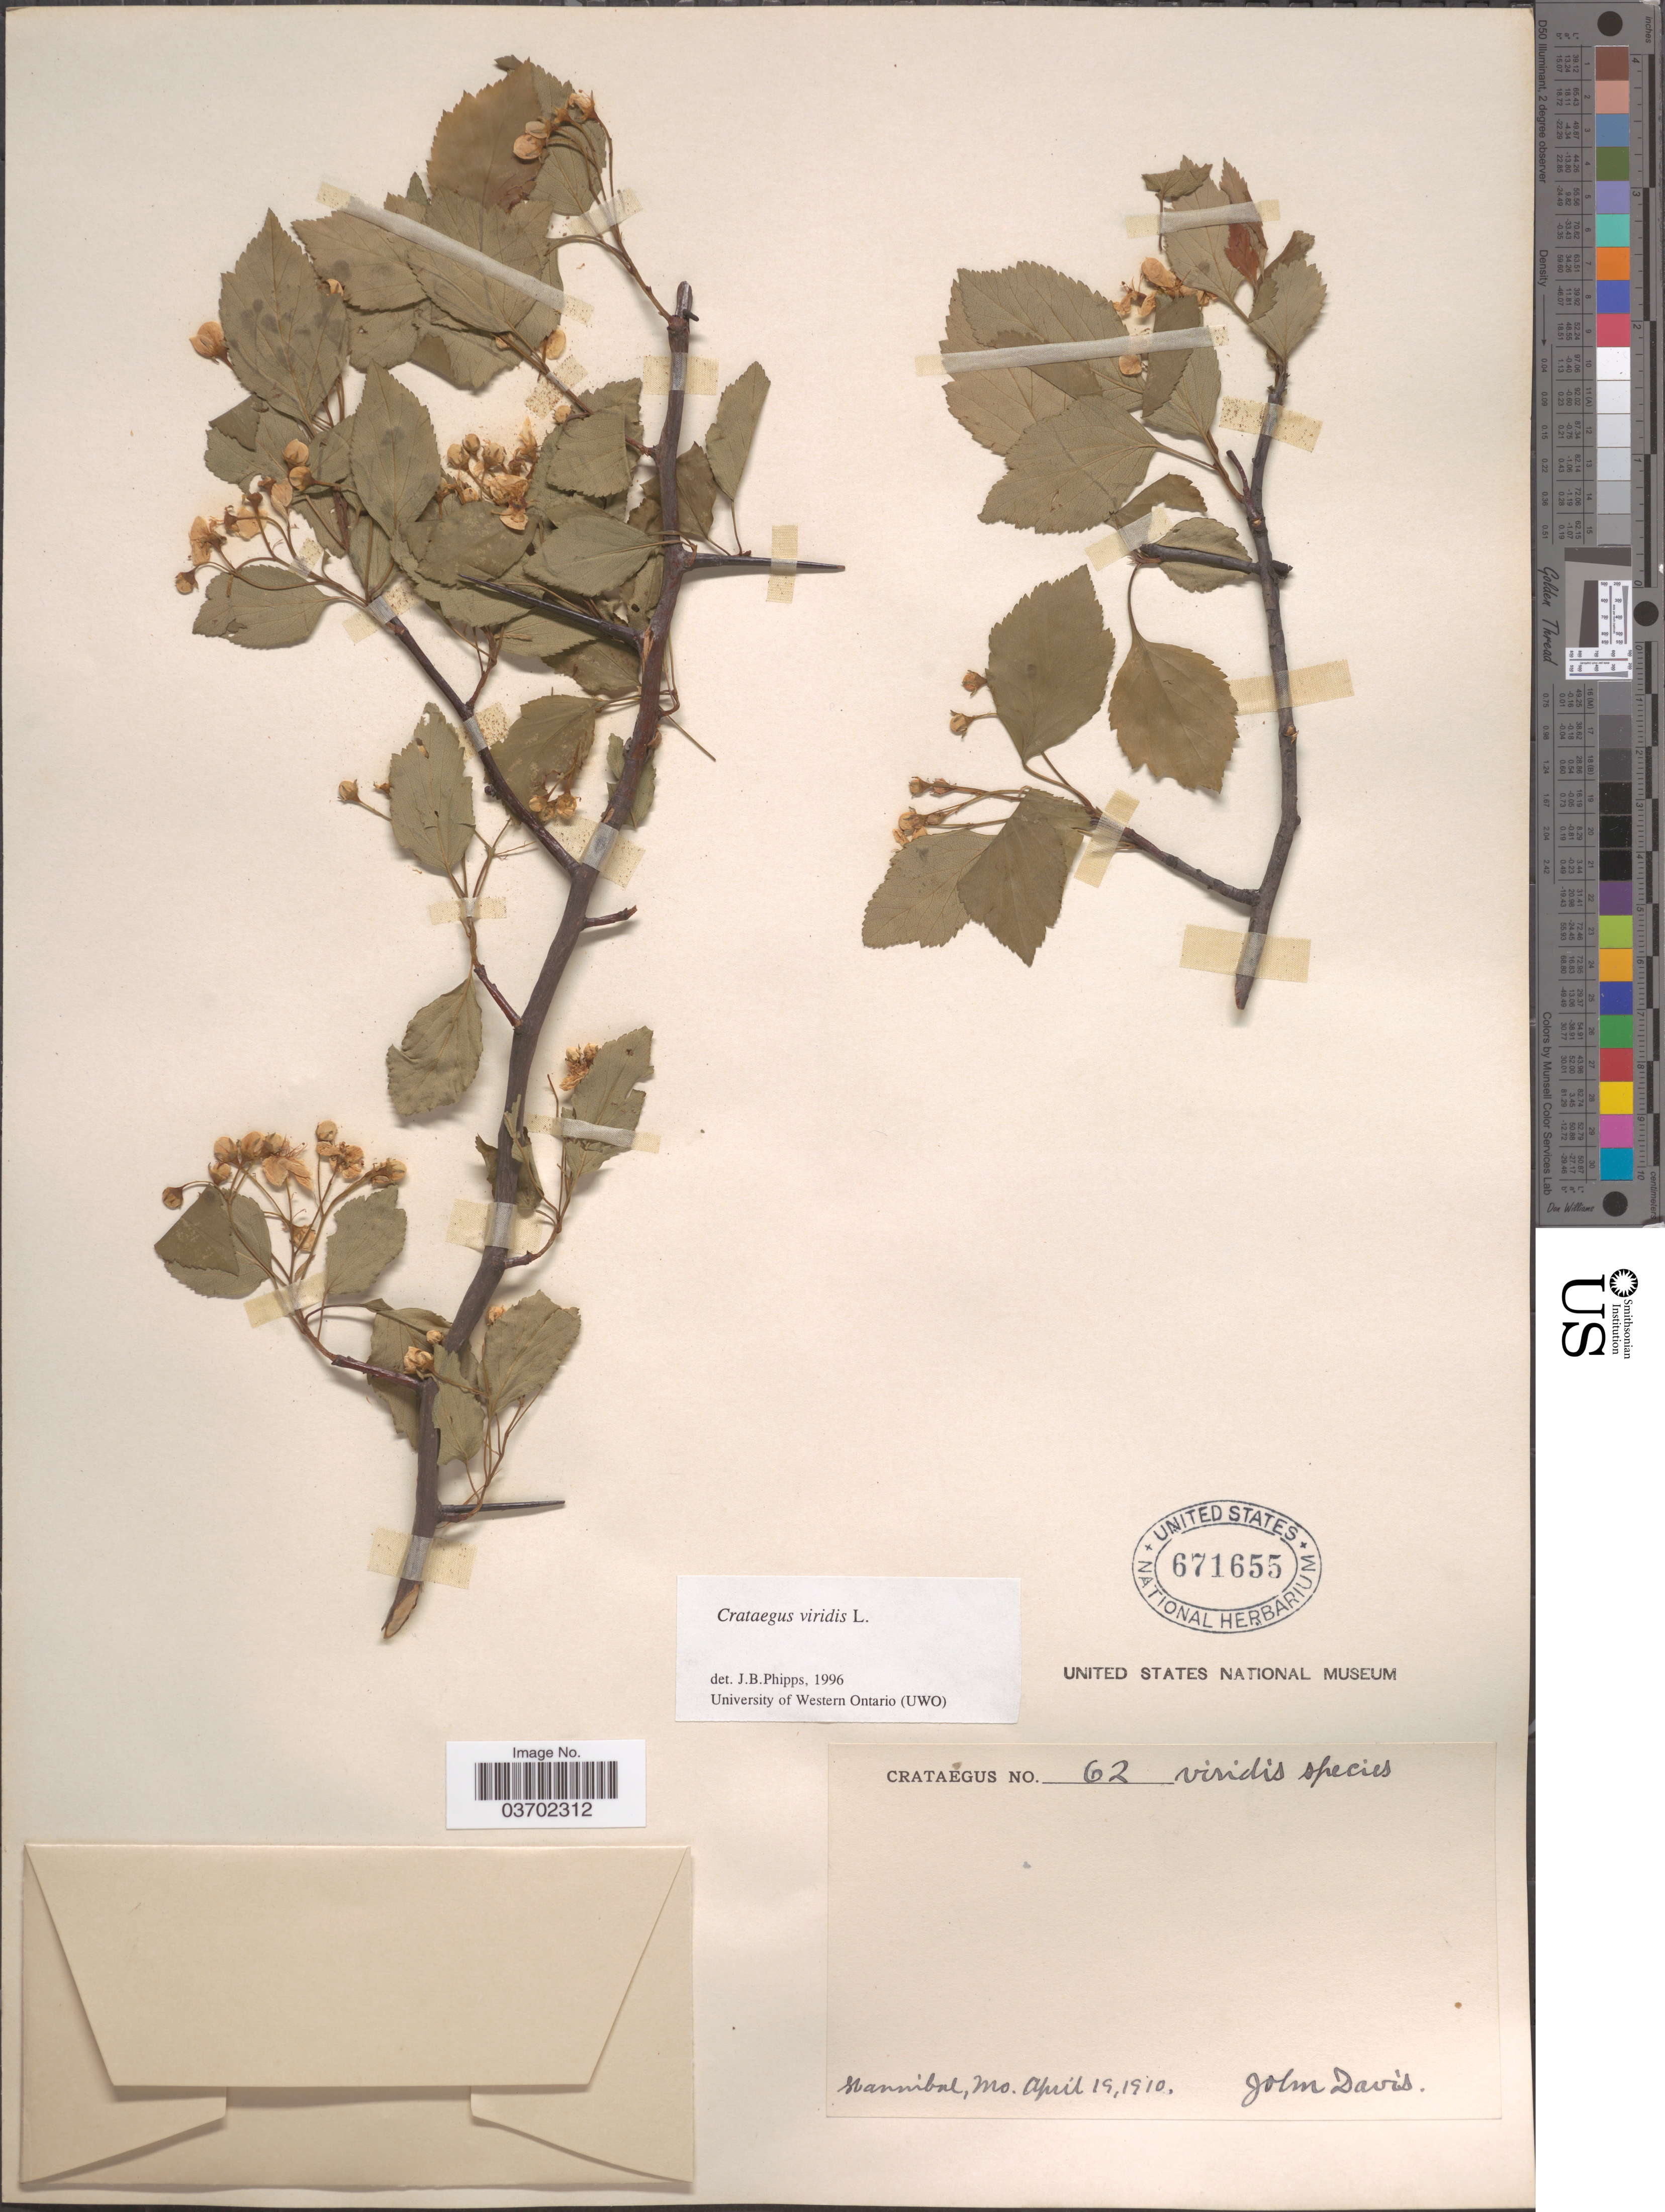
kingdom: Plantae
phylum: Tracheophyta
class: Magnoliopsida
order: Rosales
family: Rosaceae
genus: Crataegus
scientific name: Crataegus viridis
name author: L.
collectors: E. J. Palmer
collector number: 62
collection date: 1910-04-19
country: United States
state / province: Missouri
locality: Hannibal.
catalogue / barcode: US 671655